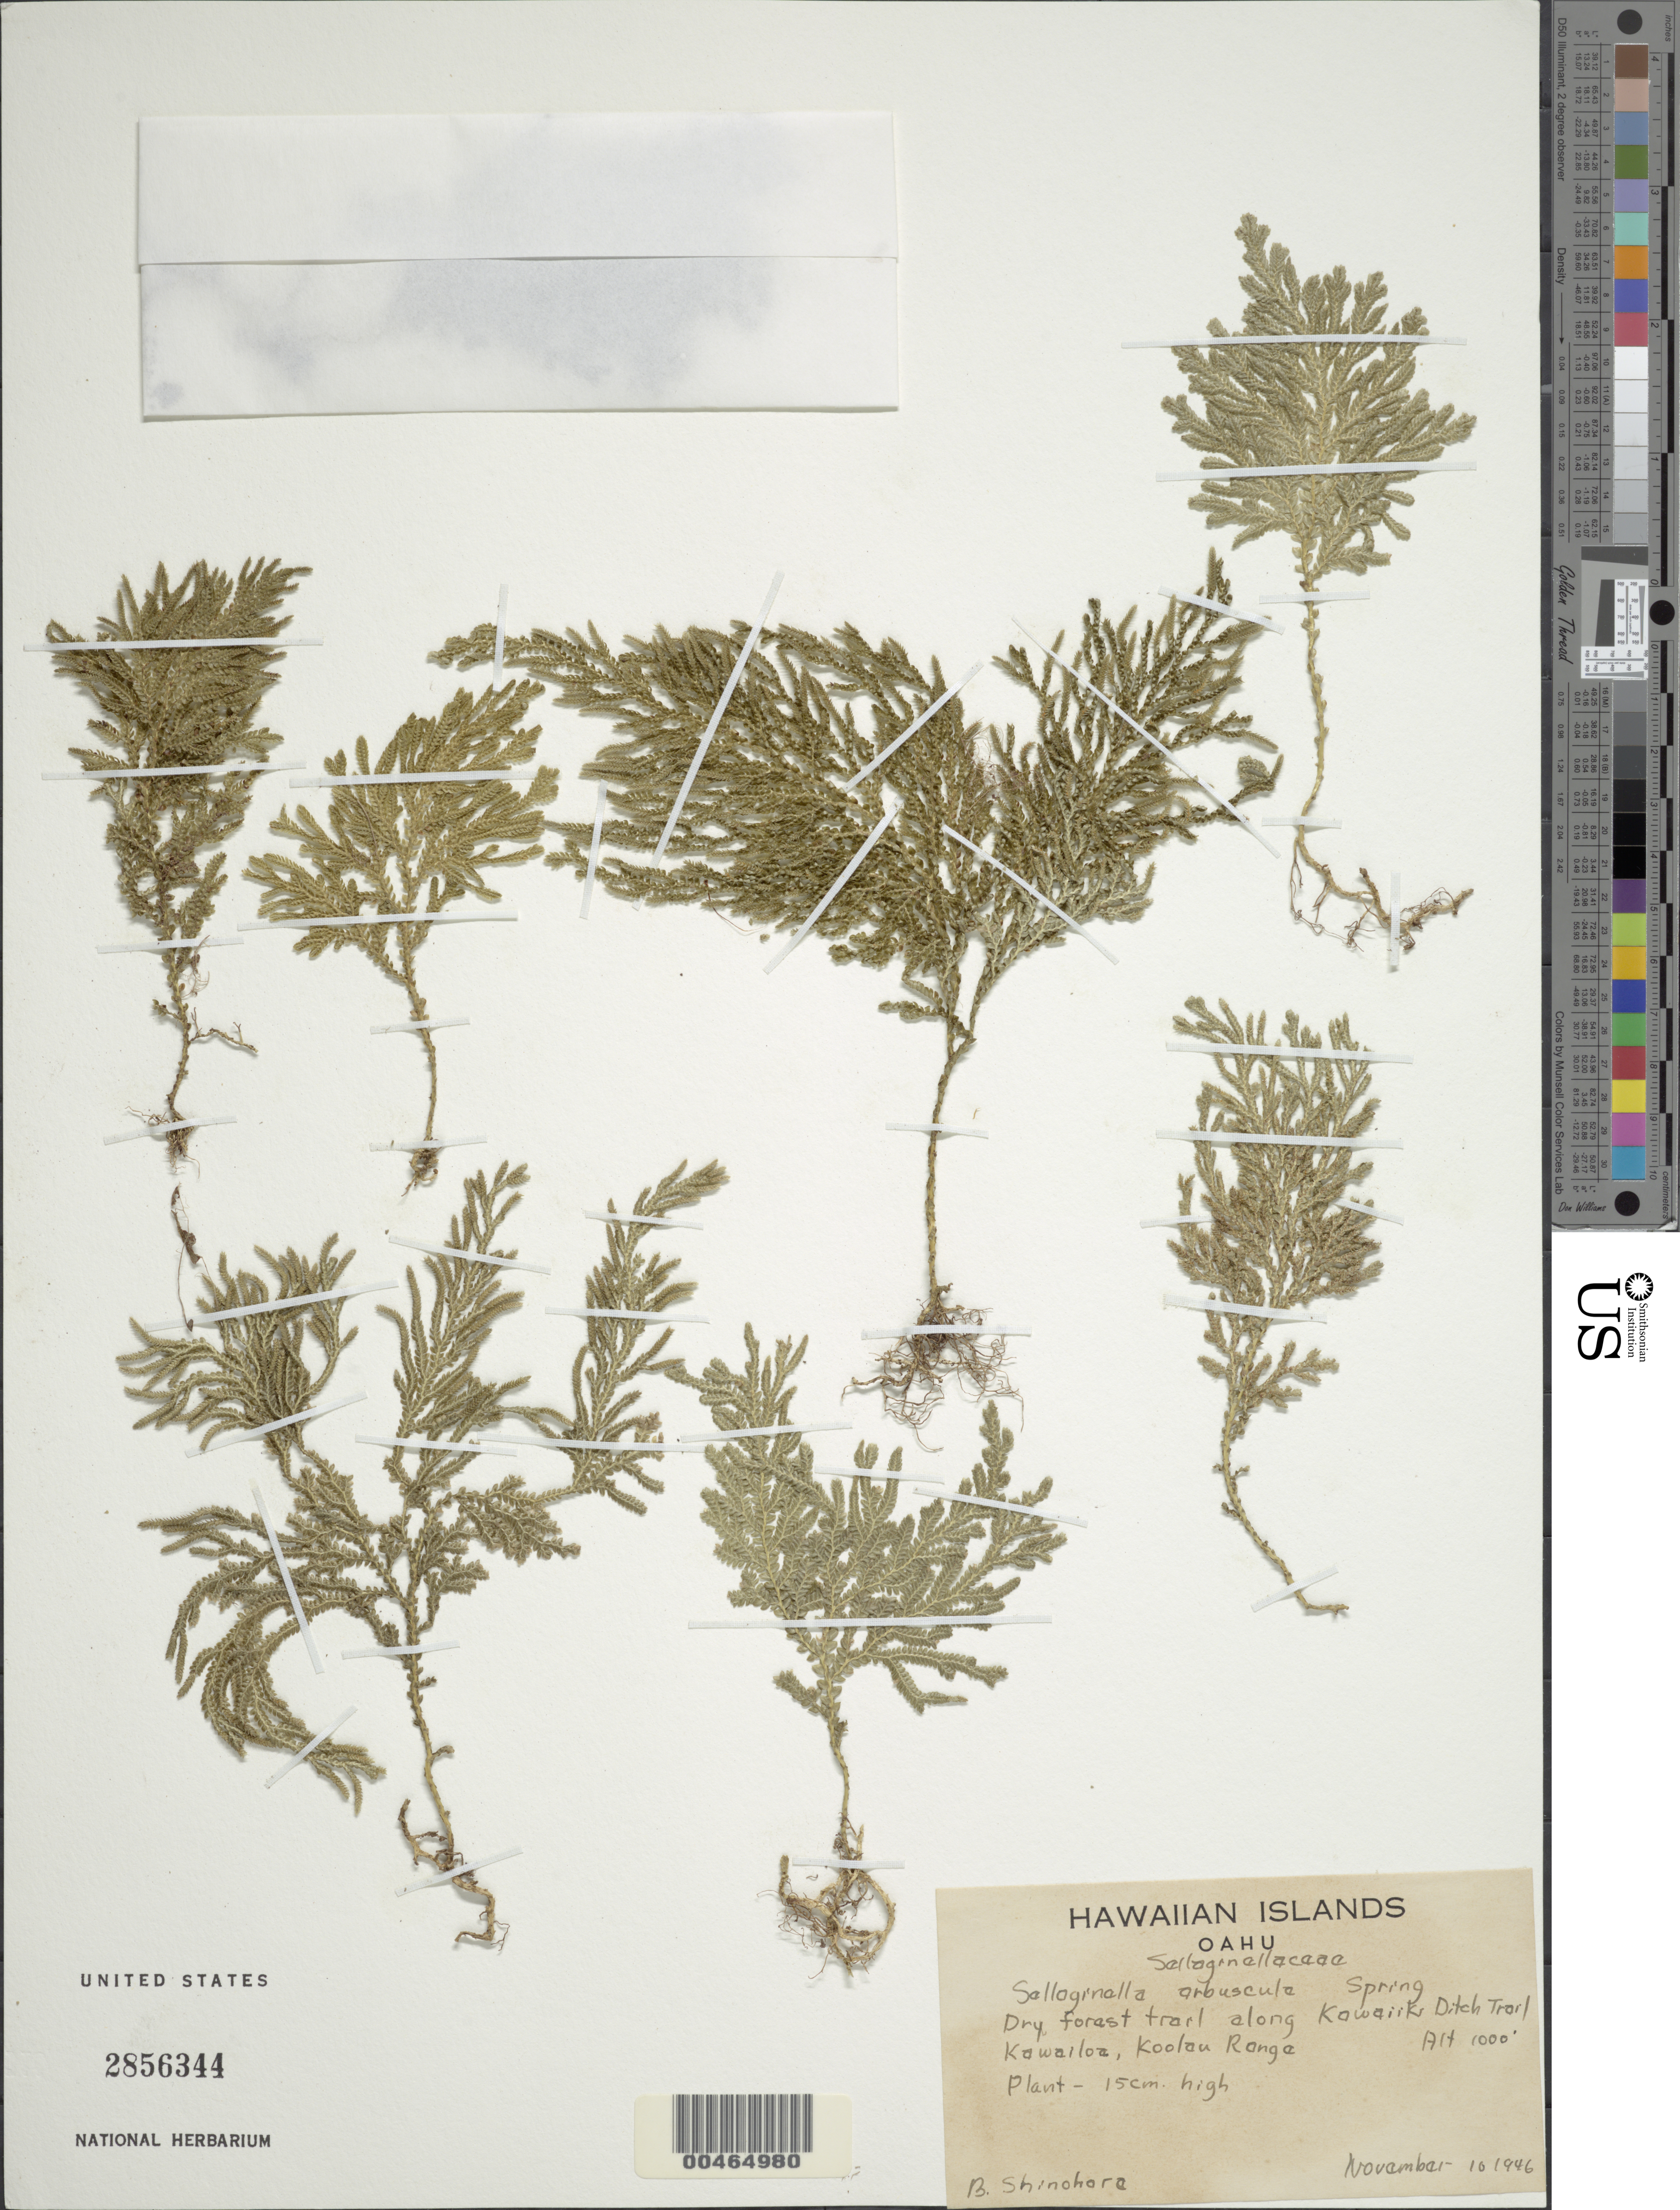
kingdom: Plantae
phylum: Tracheophyta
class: Lycopodiopsida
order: Selaginellales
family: Selaginellaceae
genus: Selaginella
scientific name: Selaginella arbuscula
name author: (Kualf.) Spring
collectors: B. Shinohora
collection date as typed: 10 Nov 1946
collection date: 1946-11-10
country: United States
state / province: Hawaii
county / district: Honolulu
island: Oahu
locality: Along Kawaiiki Ditch Trail, Kawailoa, Koolau Range, Oahu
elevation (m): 305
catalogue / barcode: US 2856344